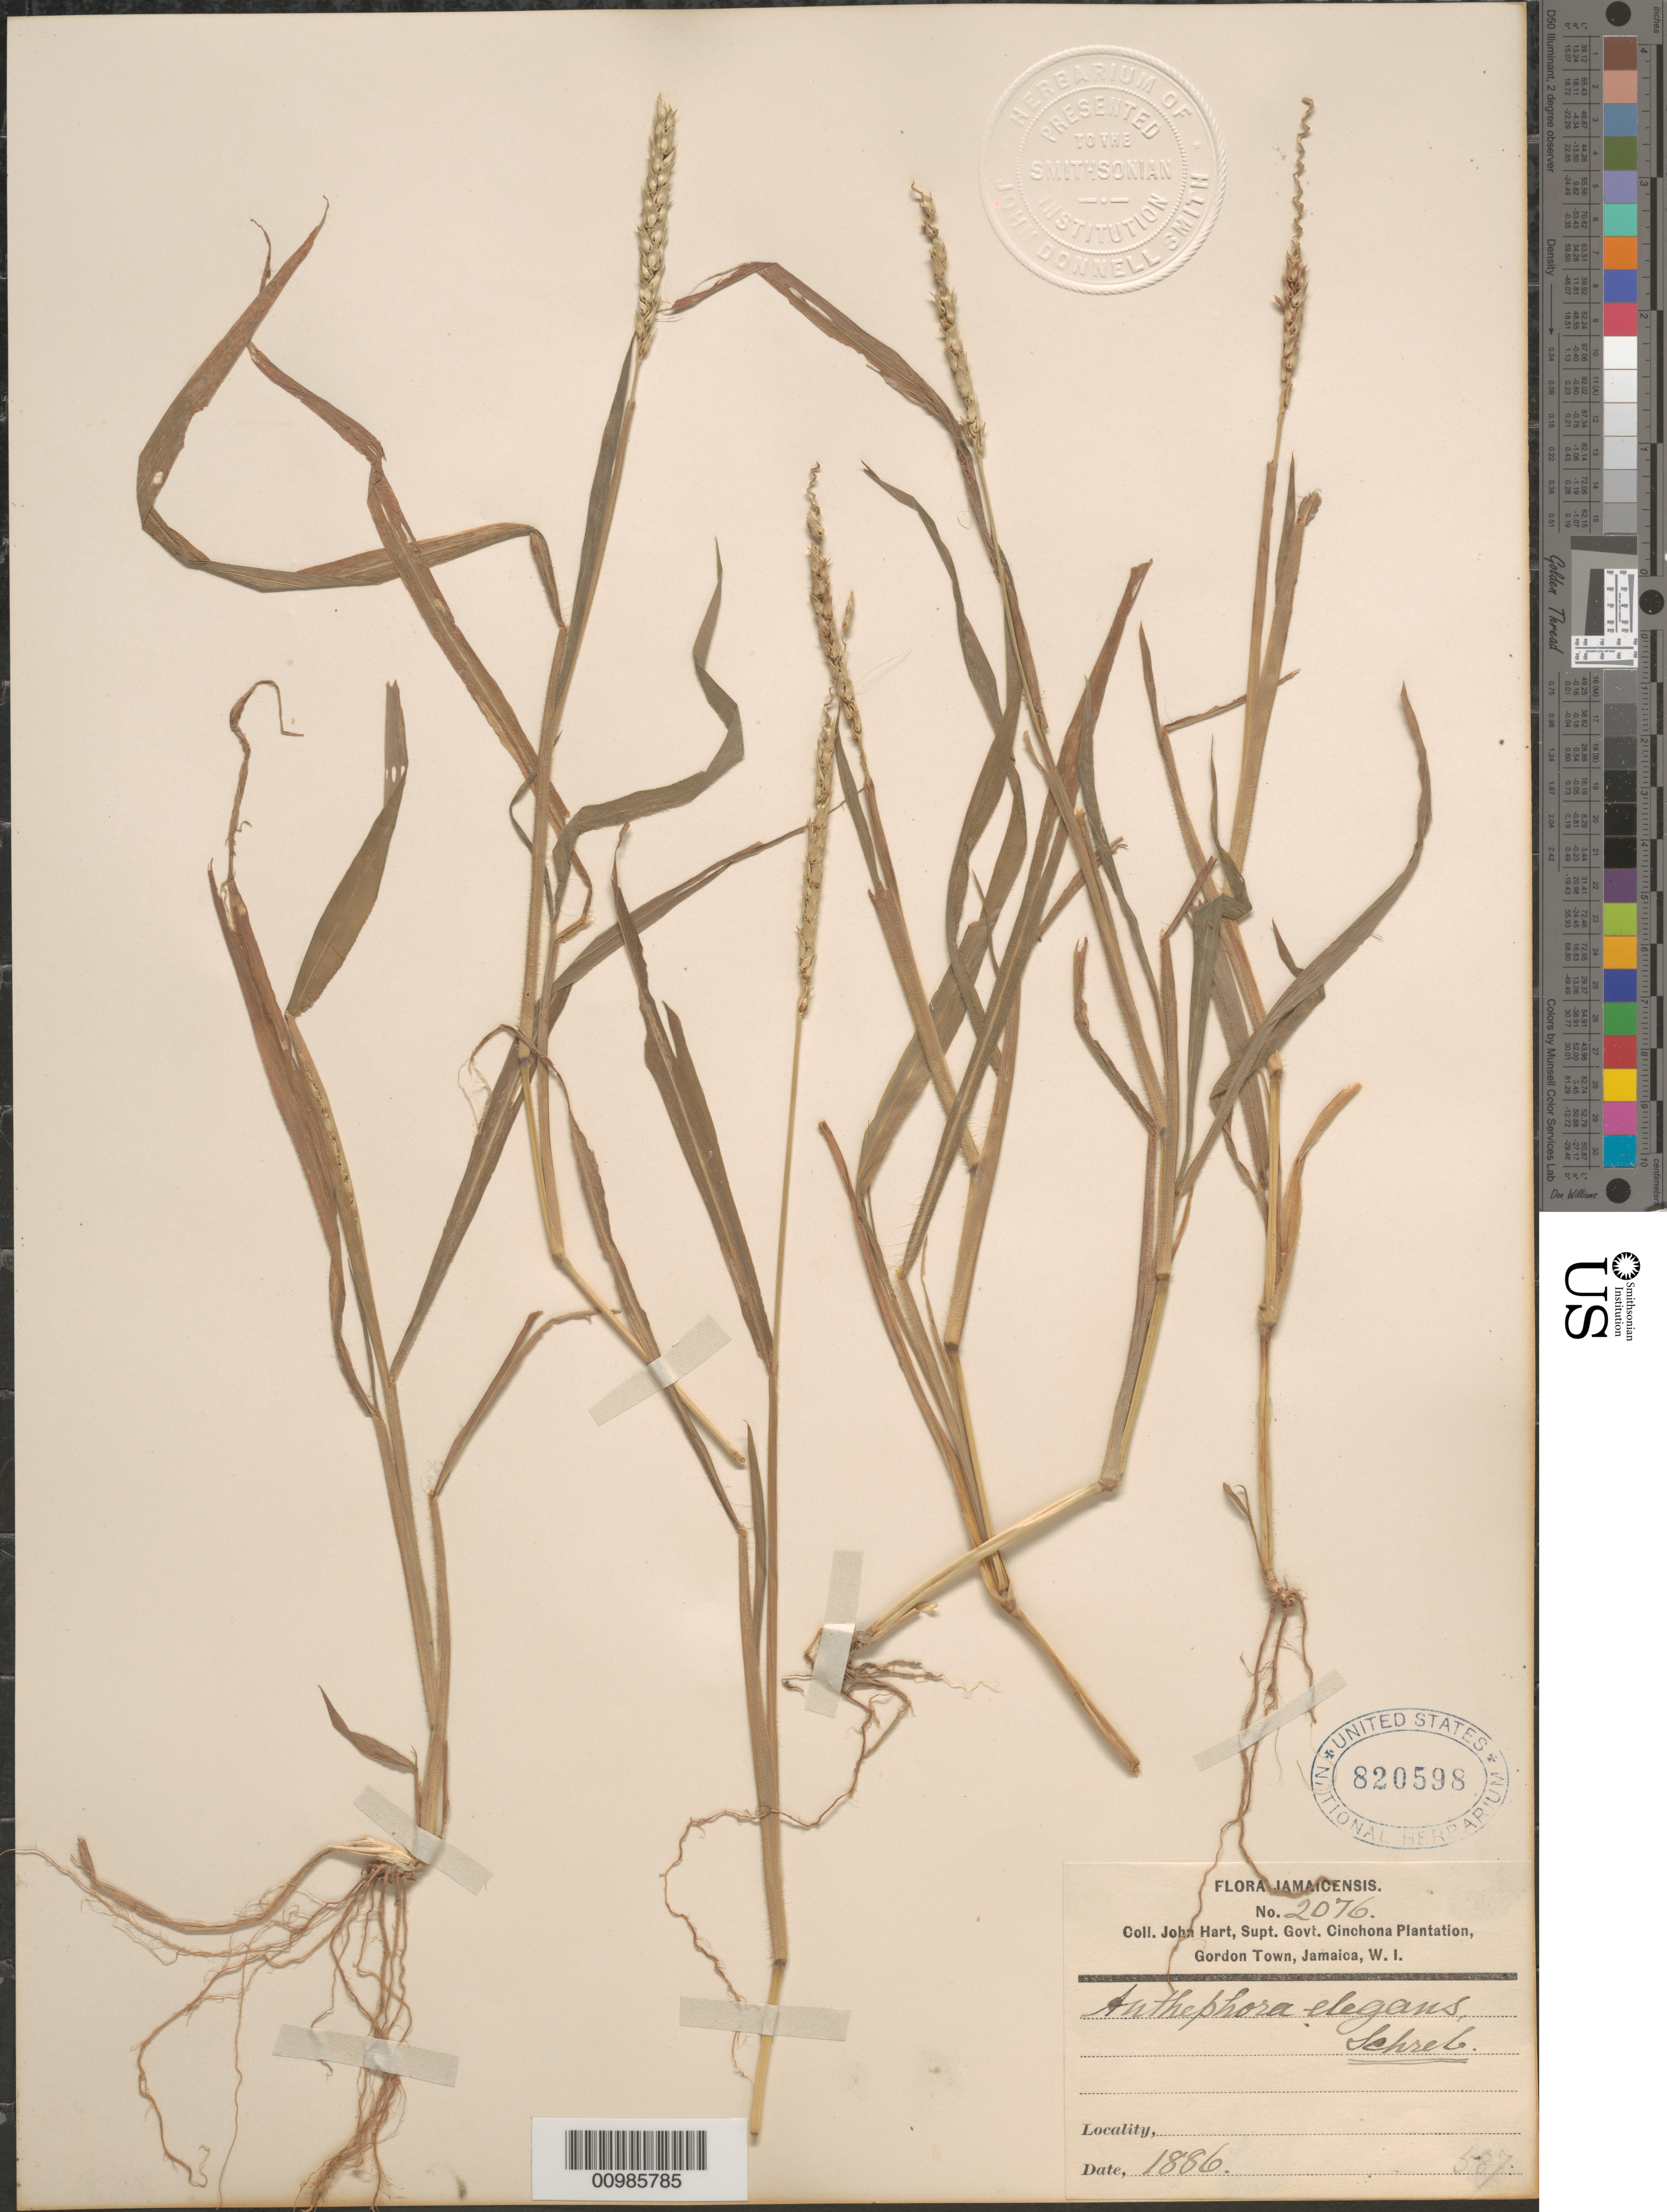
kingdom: Plantae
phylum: Tracheophyta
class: Liliopsida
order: Poales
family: Poaceae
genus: Anthephora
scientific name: Anthephora hermaphrodita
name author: (L.) Kuntze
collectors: J. Hart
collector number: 2076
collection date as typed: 1886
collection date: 1886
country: Jamaica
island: Jamaica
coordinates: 0 N, 0 E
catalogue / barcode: US 820598